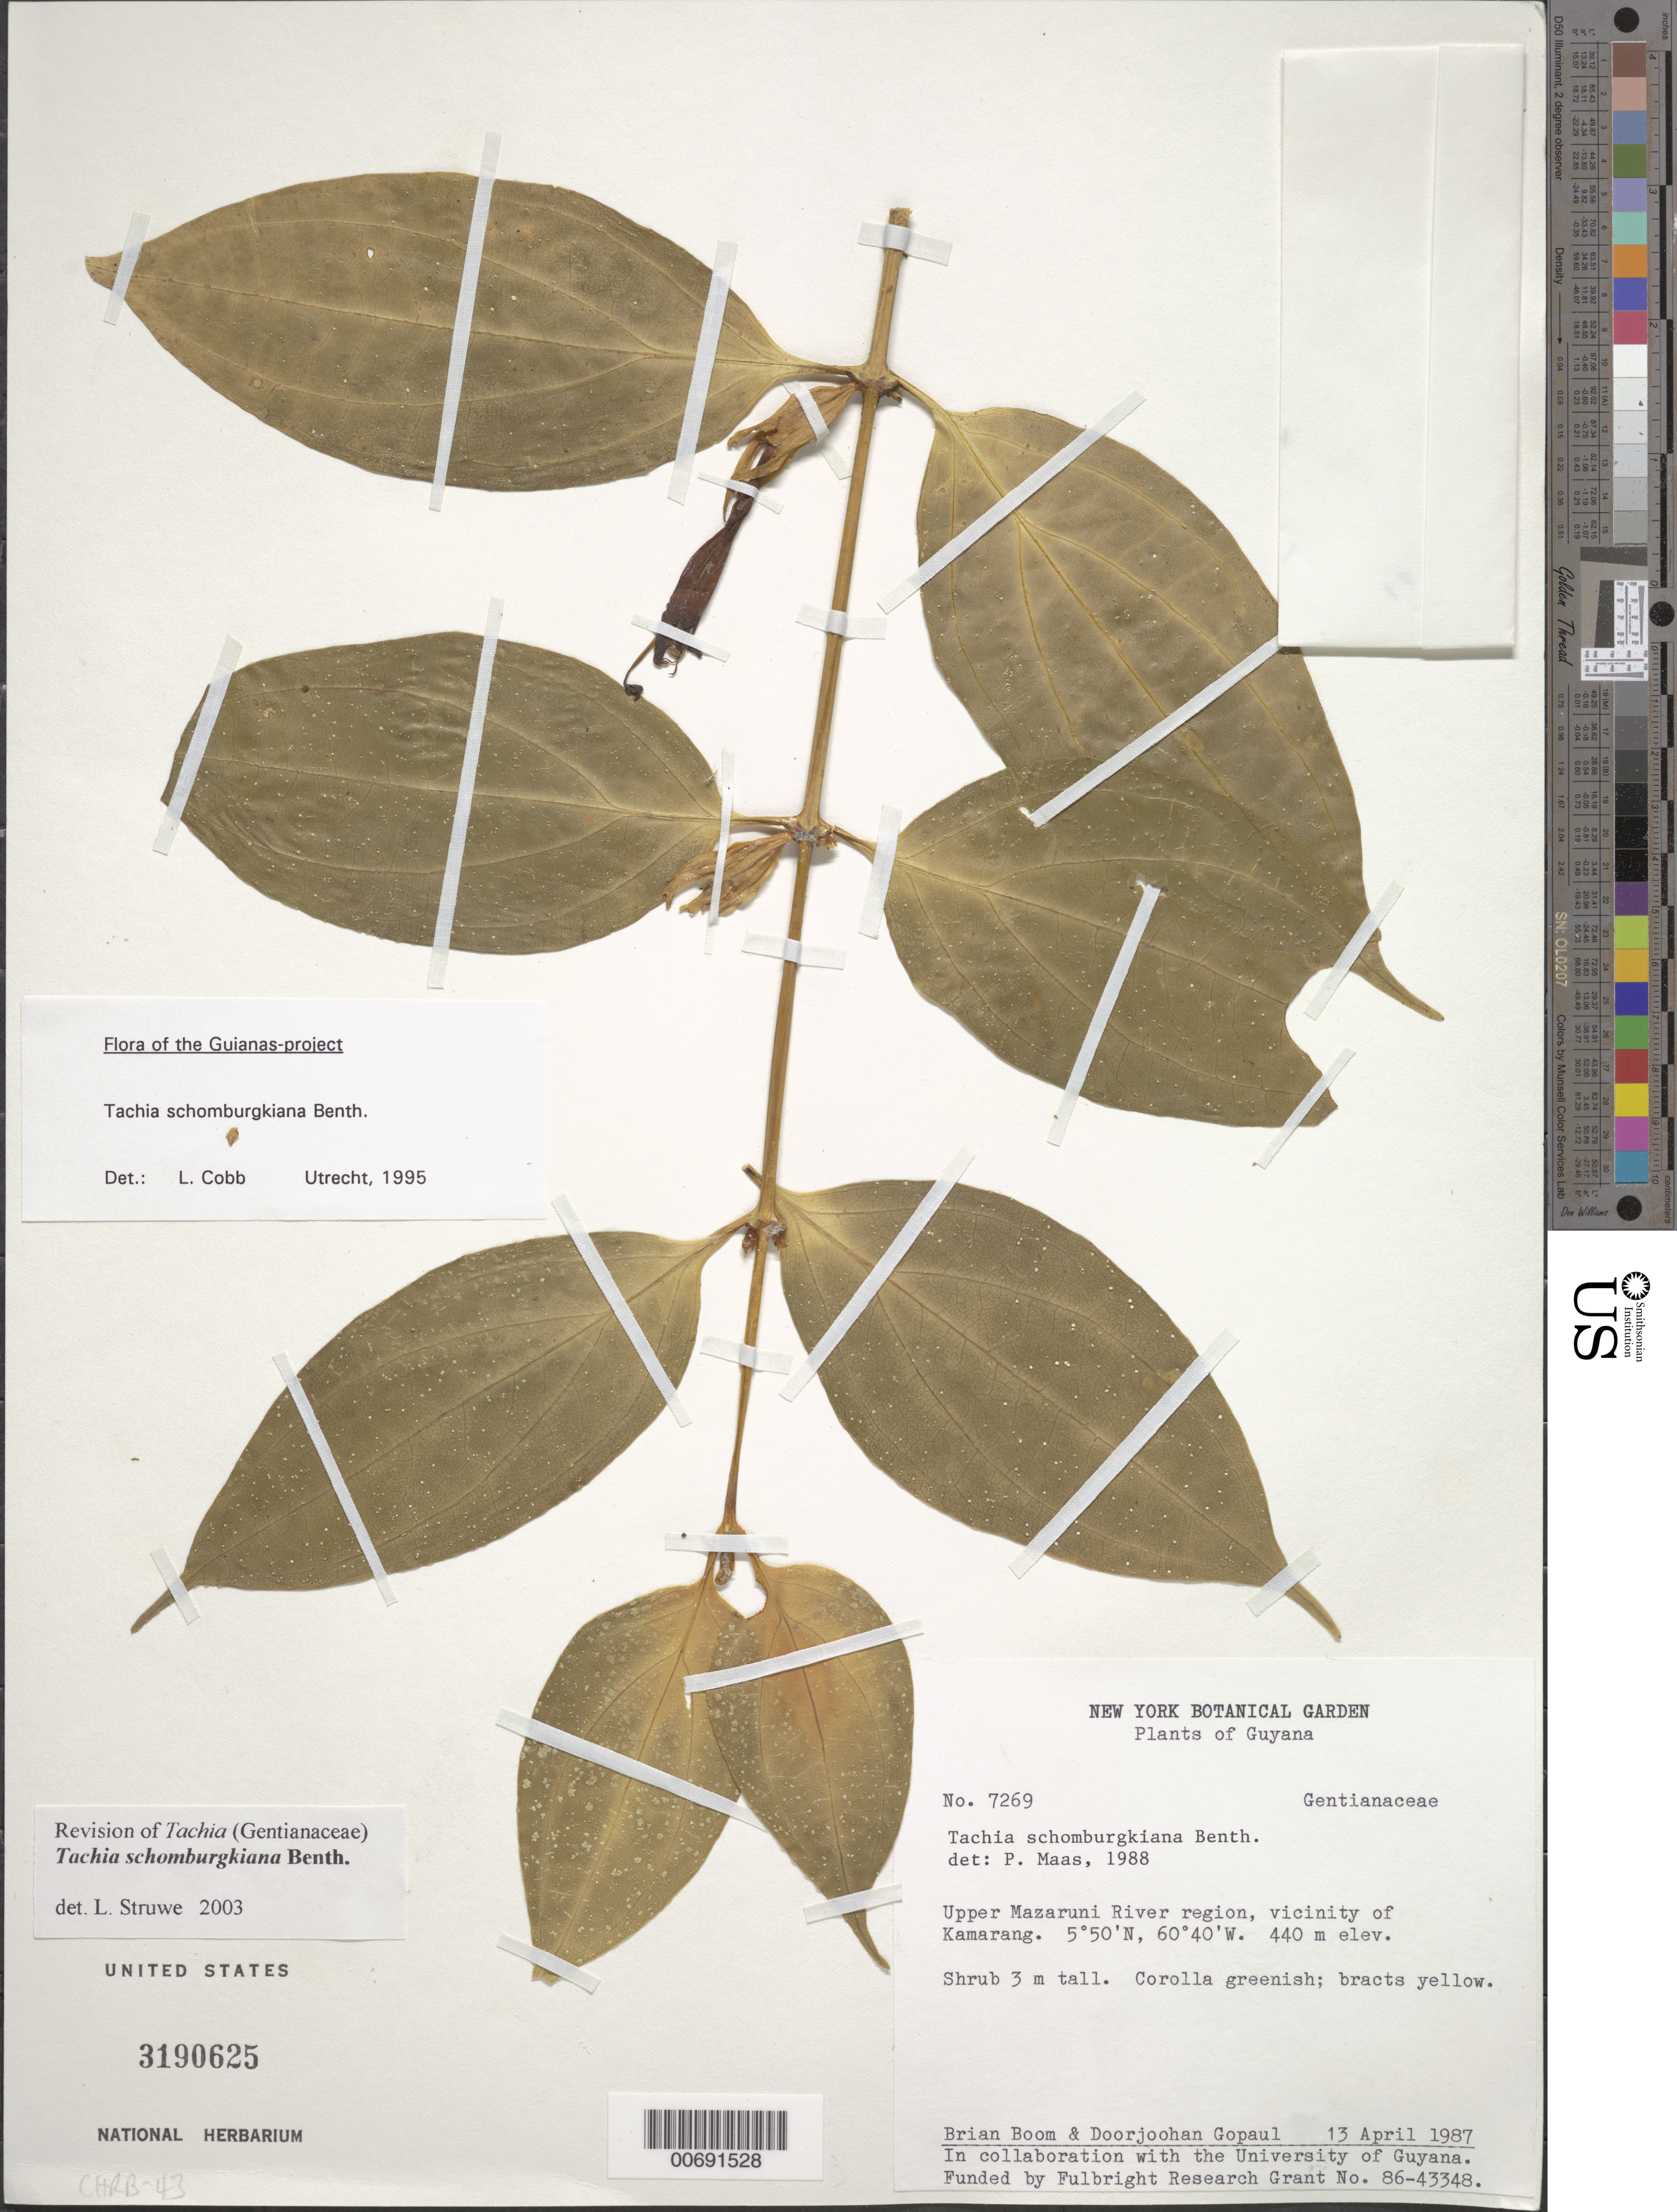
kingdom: Plantae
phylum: Tracheophyta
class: Magnoliopsida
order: Gentianales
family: Gentianaceae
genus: Tachia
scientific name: Tachia schomburgkiana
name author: Benth.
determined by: Cobb, L.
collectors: B. M. Boom & D. Gopaul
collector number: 7269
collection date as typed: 13-Apr-87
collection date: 1987-04-13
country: Guyana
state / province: Cuyuni-Mazaruni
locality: Kamarang vic., upper Mazaruni R.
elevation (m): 440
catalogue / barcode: US 3190625